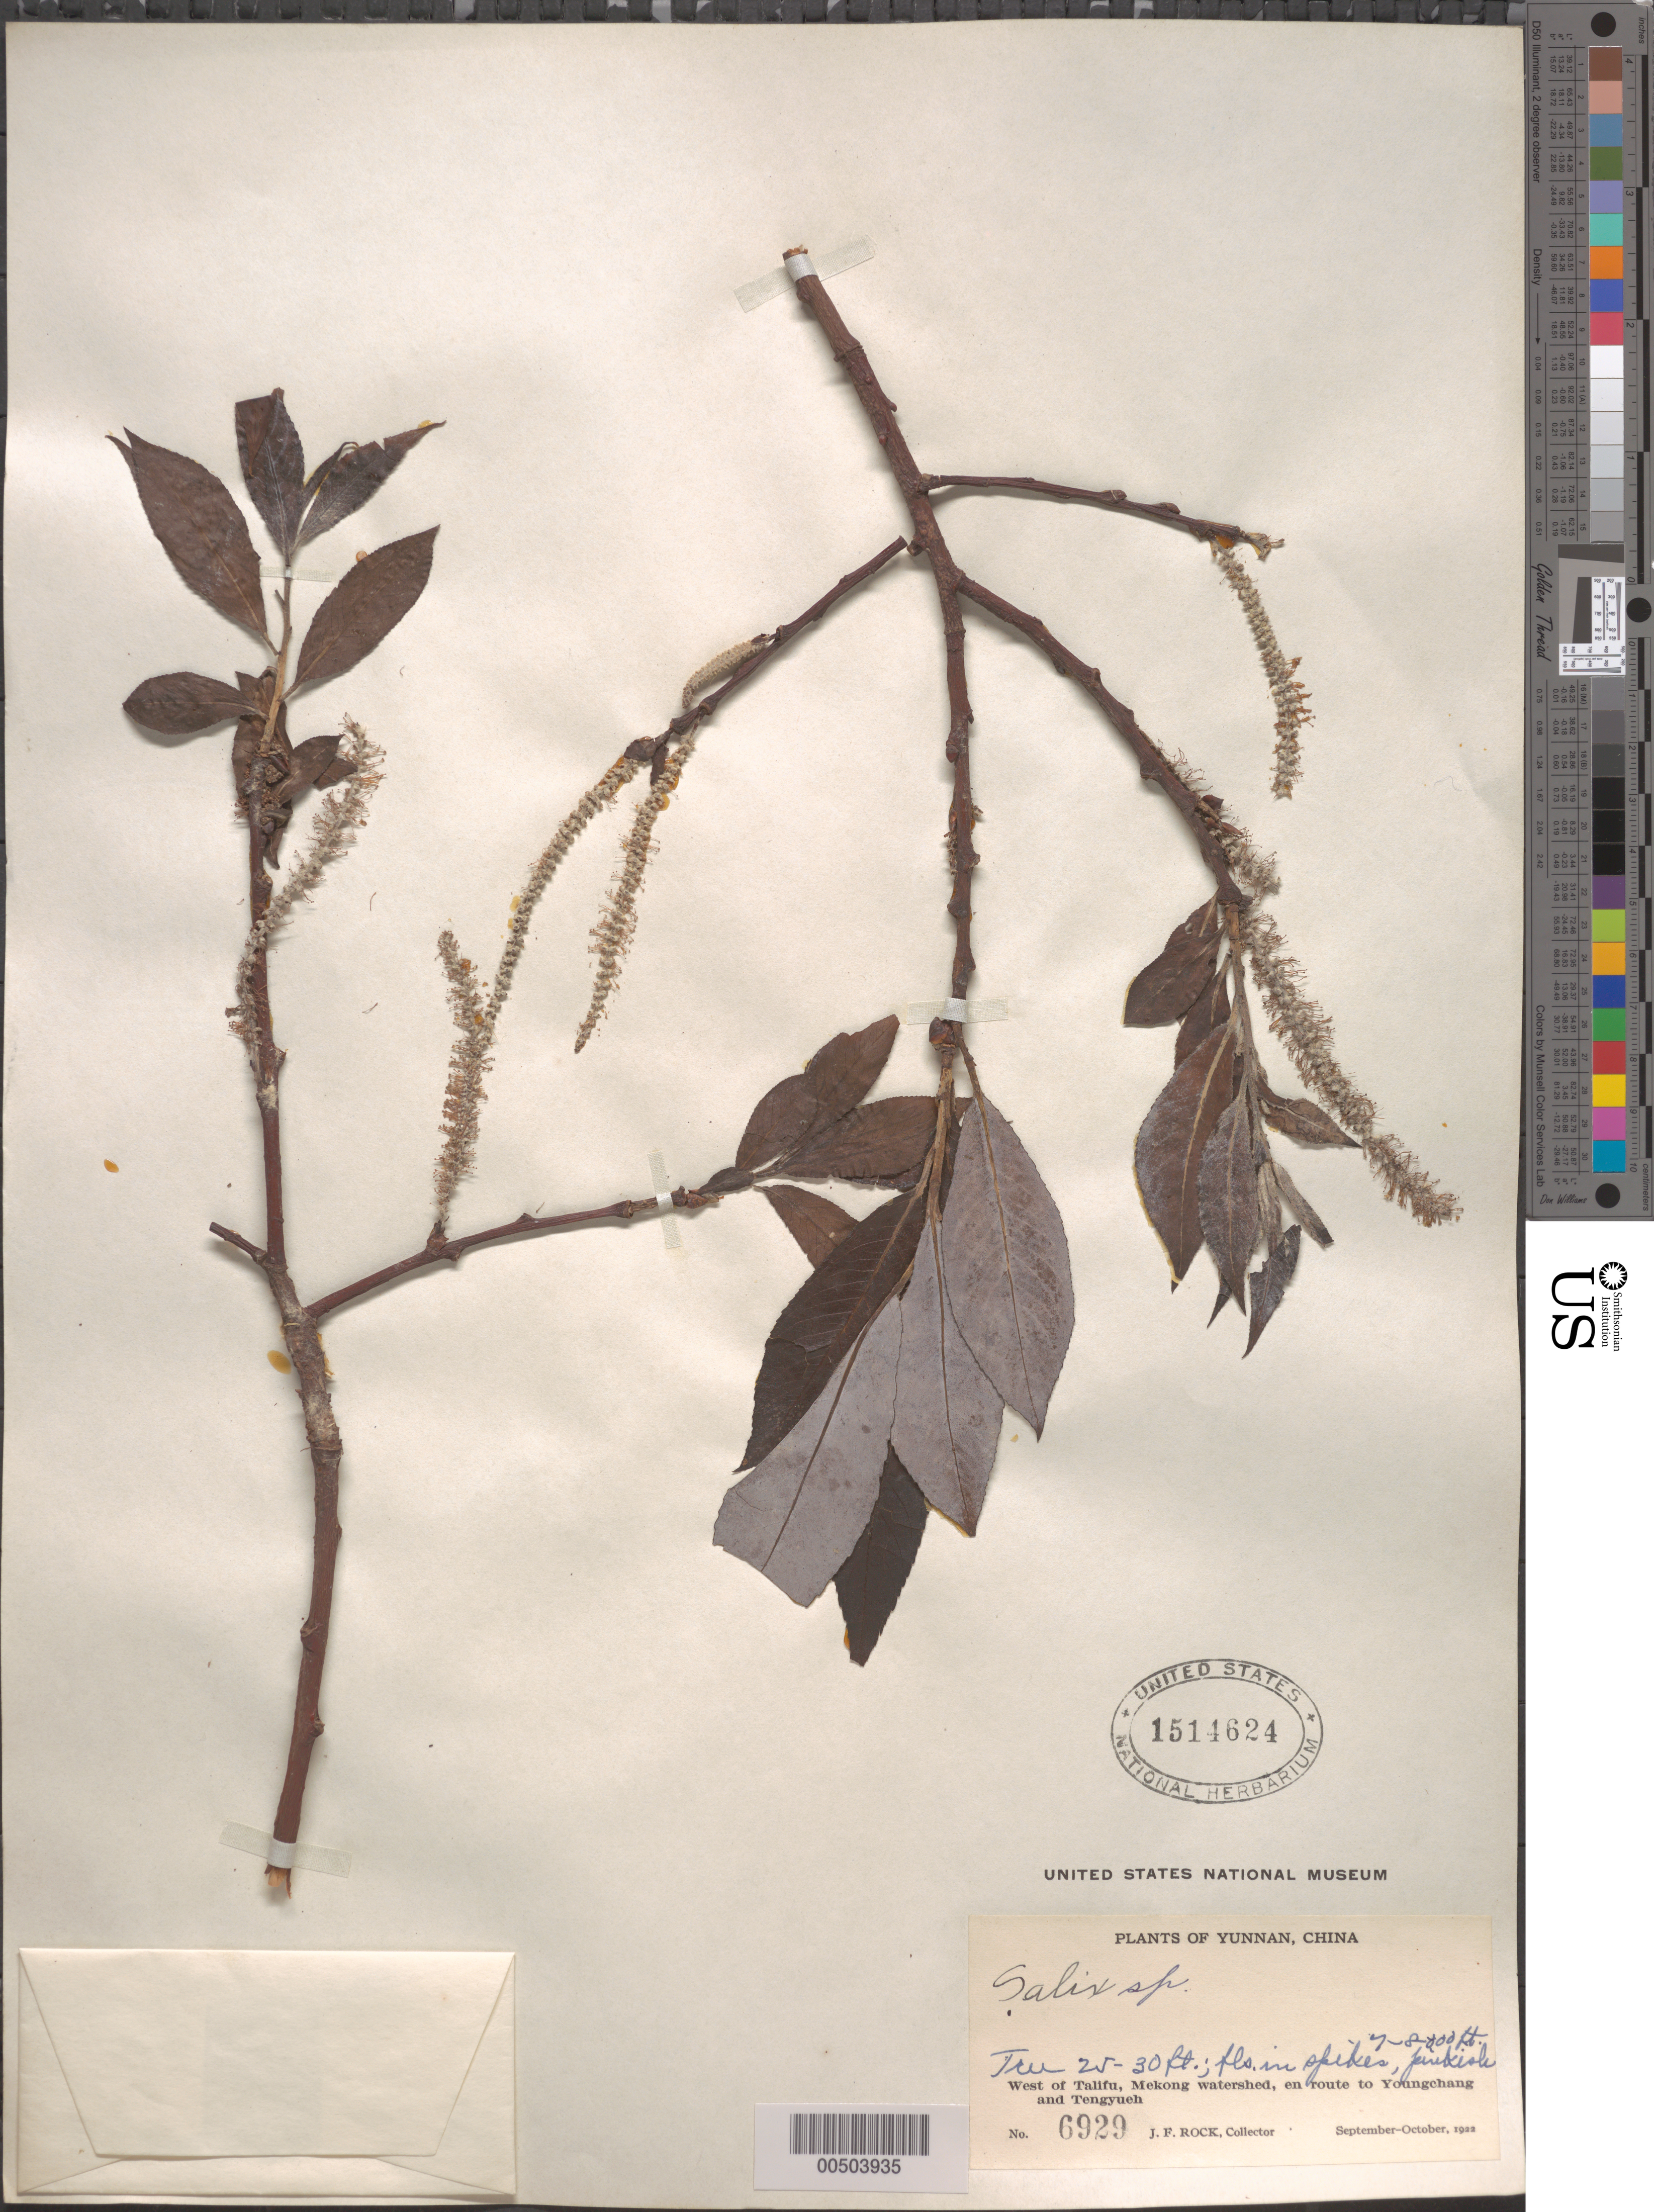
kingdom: Plantae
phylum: Tracheophyta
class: Magnoliopsida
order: Malpighiales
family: Salicaceae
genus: Salix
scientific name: Salix sp.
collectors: J. F. Rock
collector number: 6929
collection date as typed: Sep 1922 to -- Oct 1922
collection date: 1922-09/1922-10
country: China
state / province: Yunnan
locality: West of Talifu, Mekong watershed, en route to Youngchang and Tengyueh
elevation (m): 2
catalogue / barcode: US 1514624